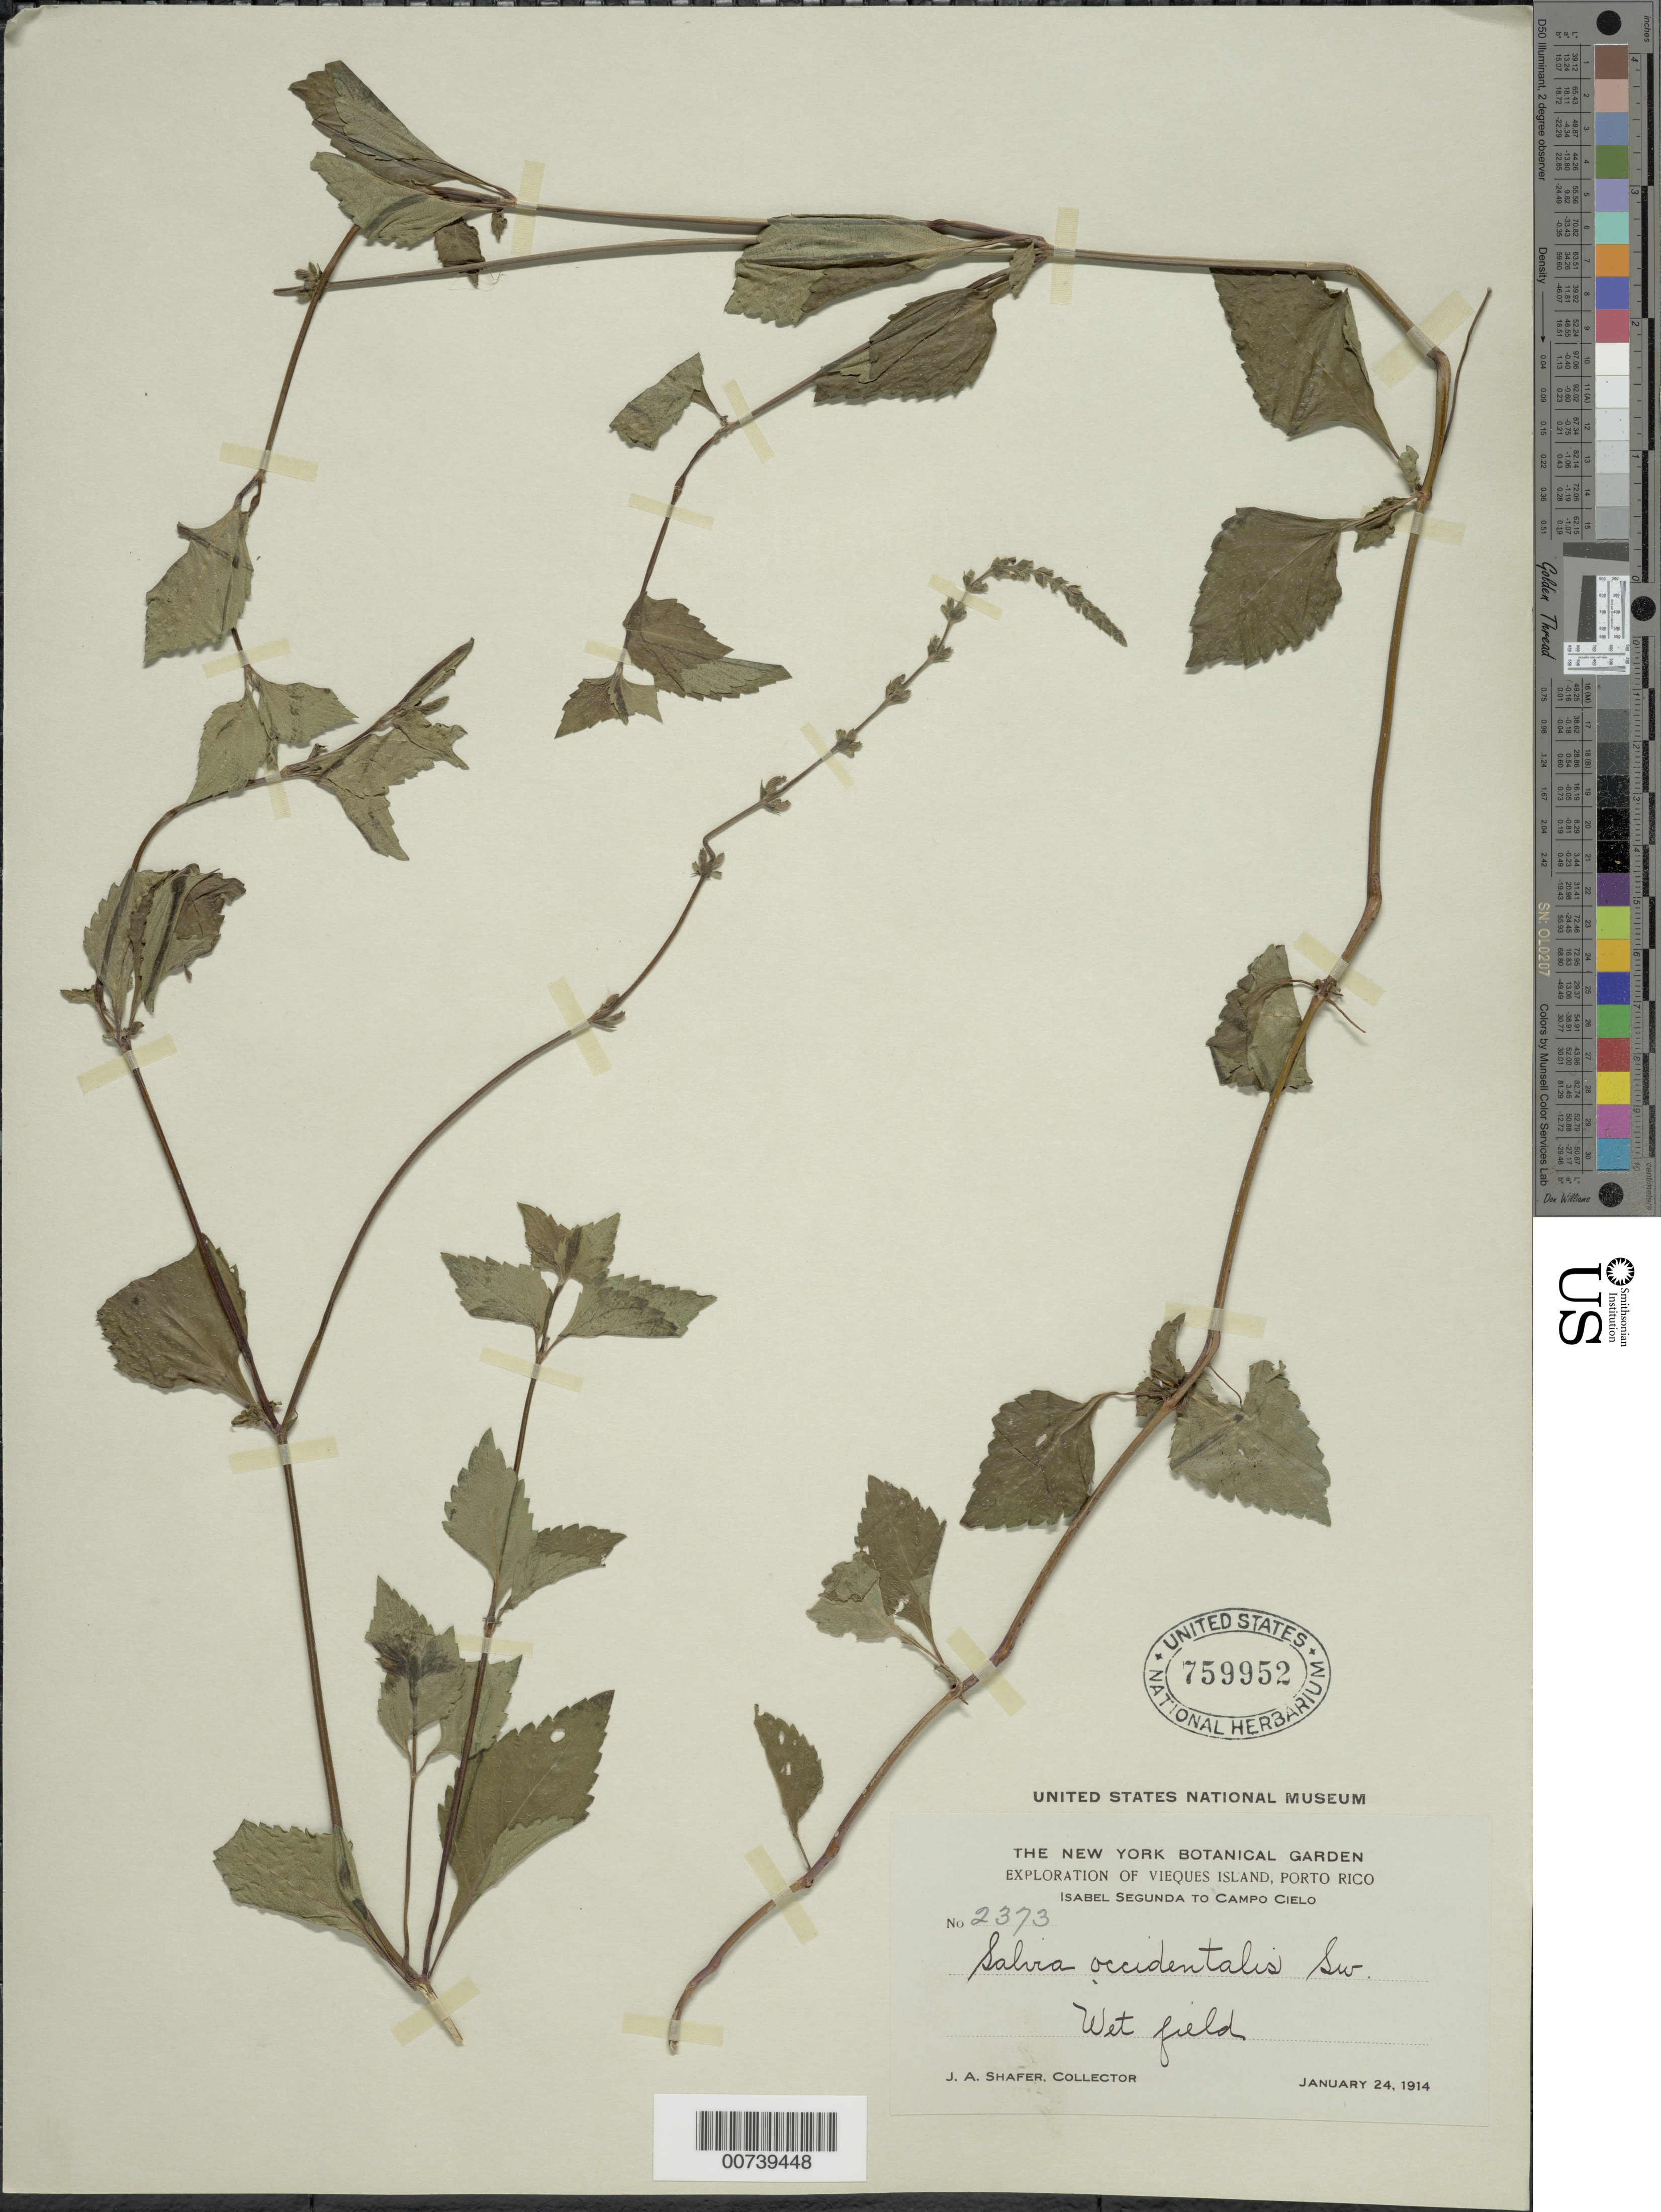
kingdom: Plantae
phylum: Tracheophyta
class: Magnoliopsida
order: Lamiales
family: Lamiaceae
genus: Salvia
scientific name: Salvia occidentalis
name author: Sw.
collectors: J. A. Shafer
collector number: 2373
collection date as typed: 24 Jan 1914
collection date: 1914-01-24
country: Puerto Rico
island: Vieques I.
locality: Isabel Segunda to Campo Cielo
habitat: Wet field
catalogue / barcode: US 759952